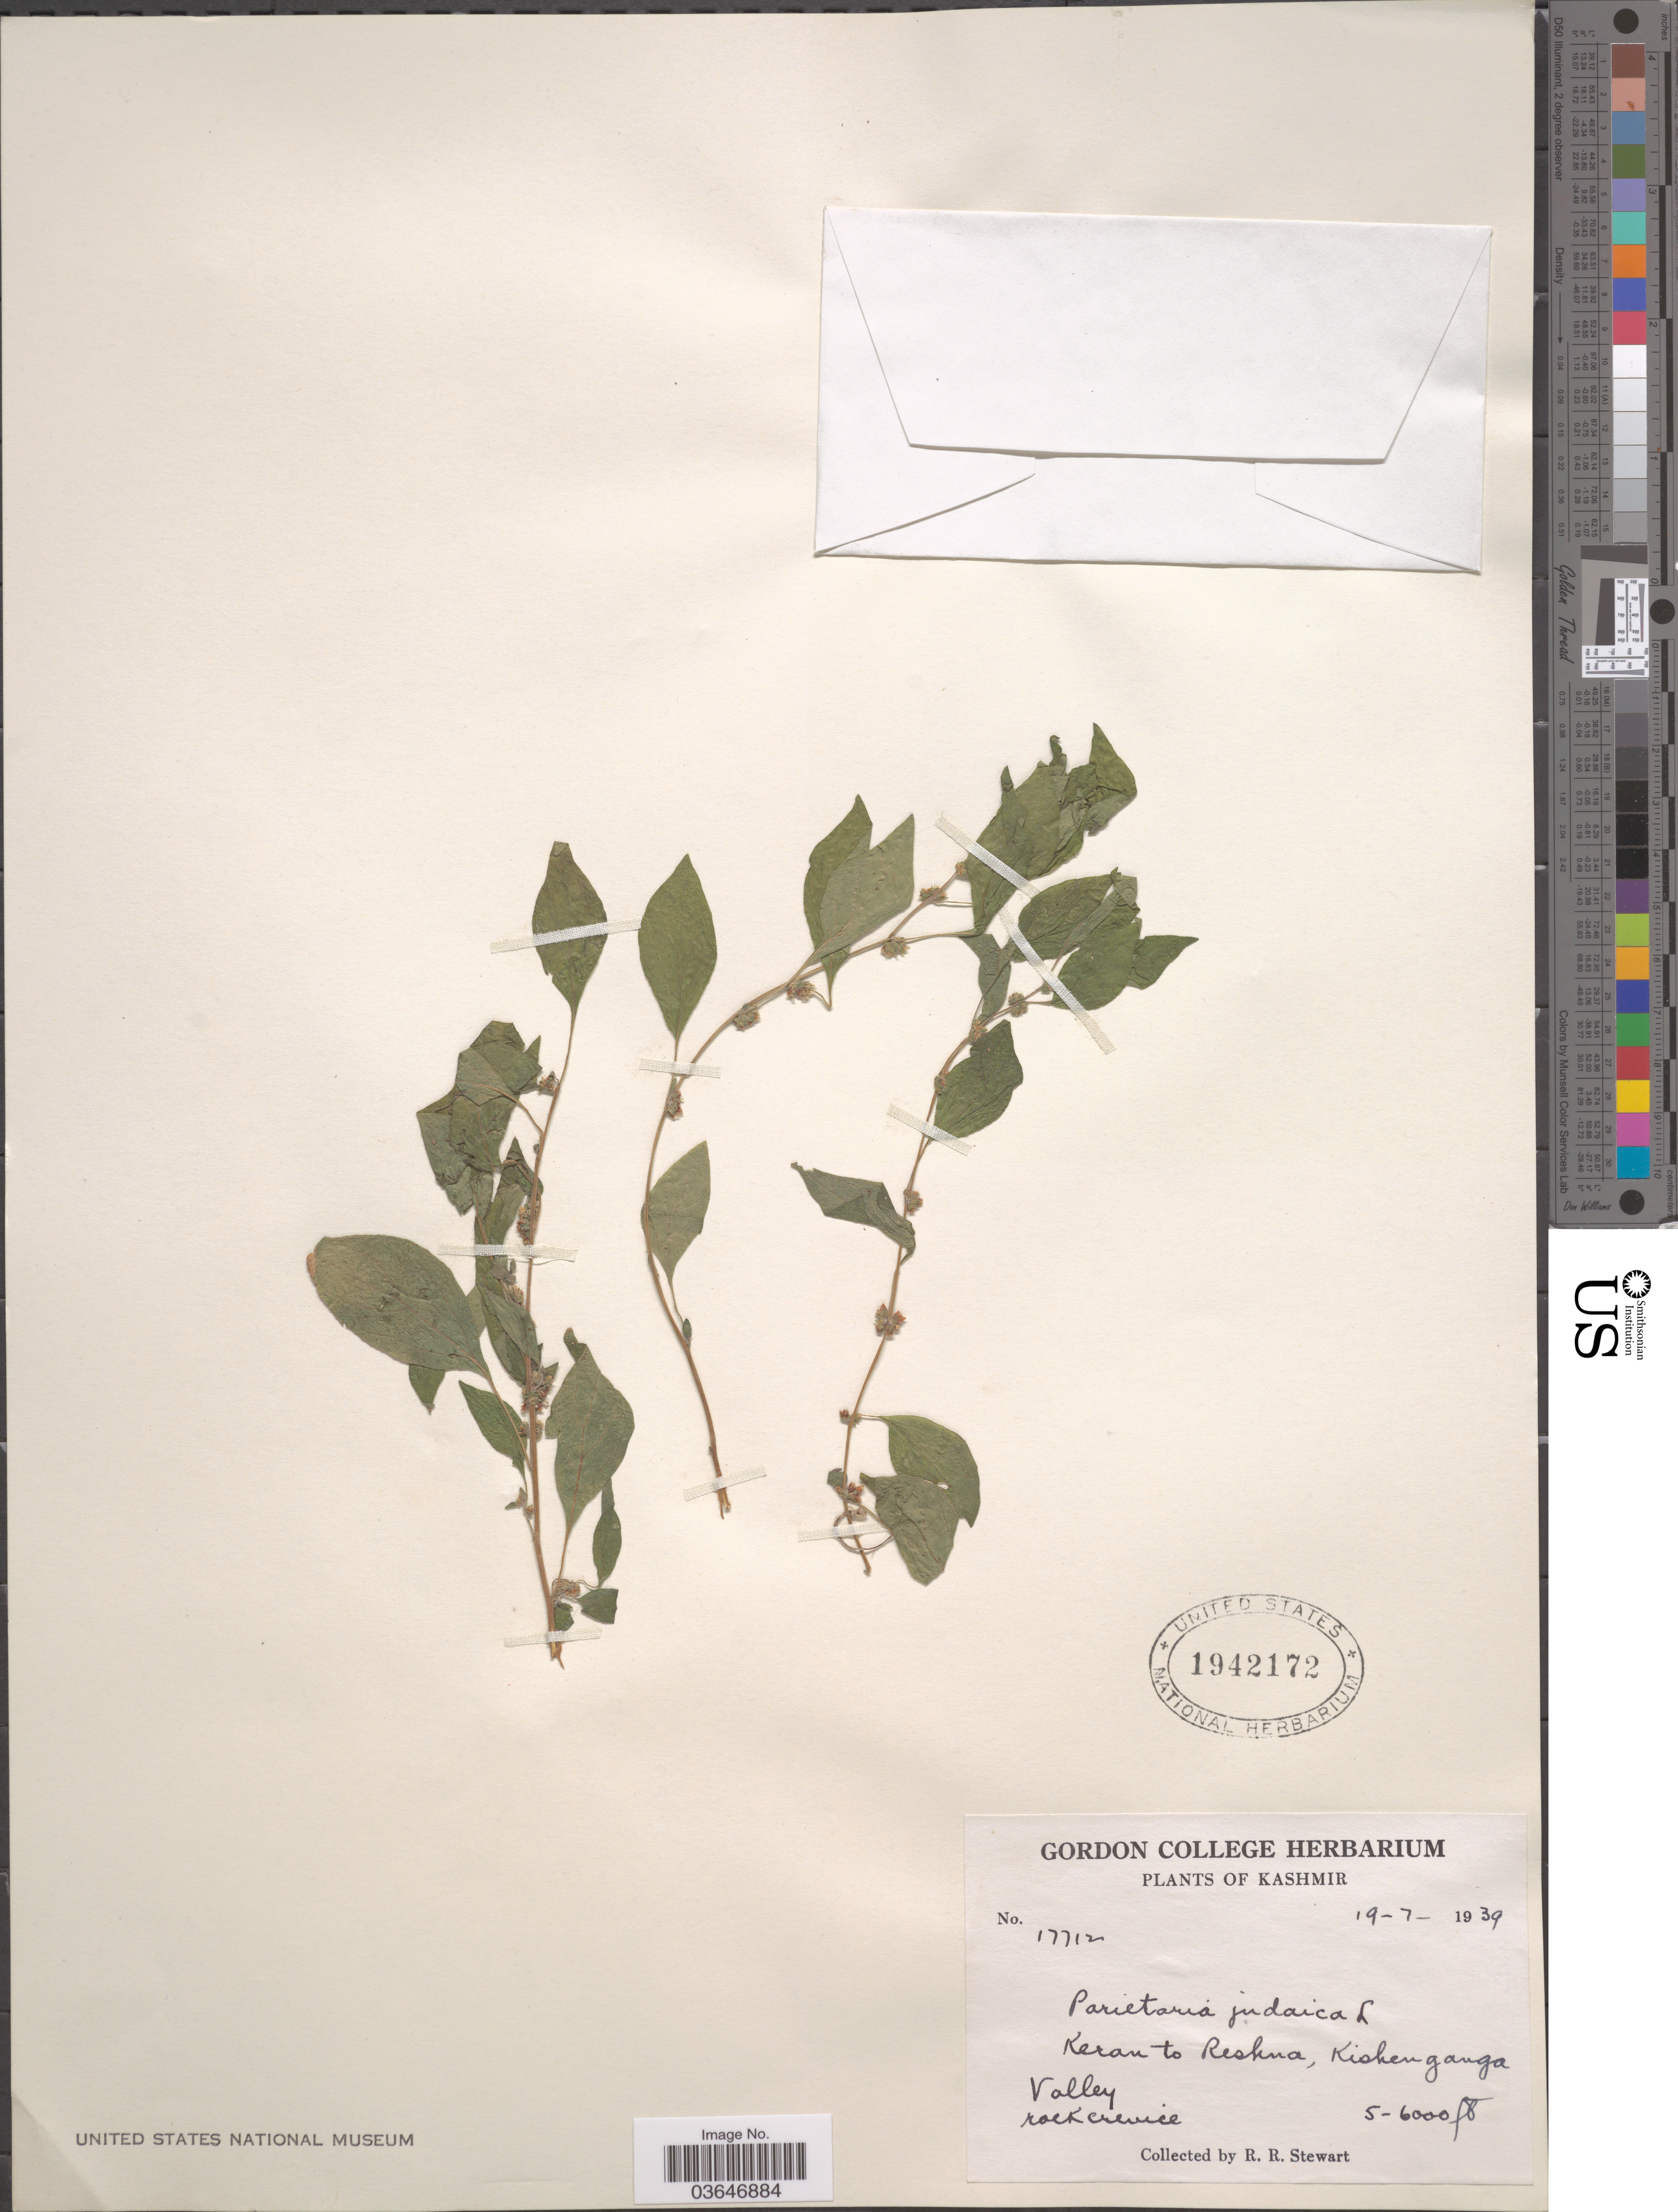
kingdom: Plantae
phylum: Tracheophyta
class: Magnoliopsida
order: Rosales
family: Urticaceae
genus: Parietaria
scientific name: Parietaria judaica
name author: L.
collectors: R. Stewart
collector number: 17712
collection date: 1939-07-19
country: India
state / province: Jammu and Kashmir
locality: Kashmir. Keran to Reshna, Kishenganga Valley.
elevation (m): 1524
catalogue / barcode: US 1942172